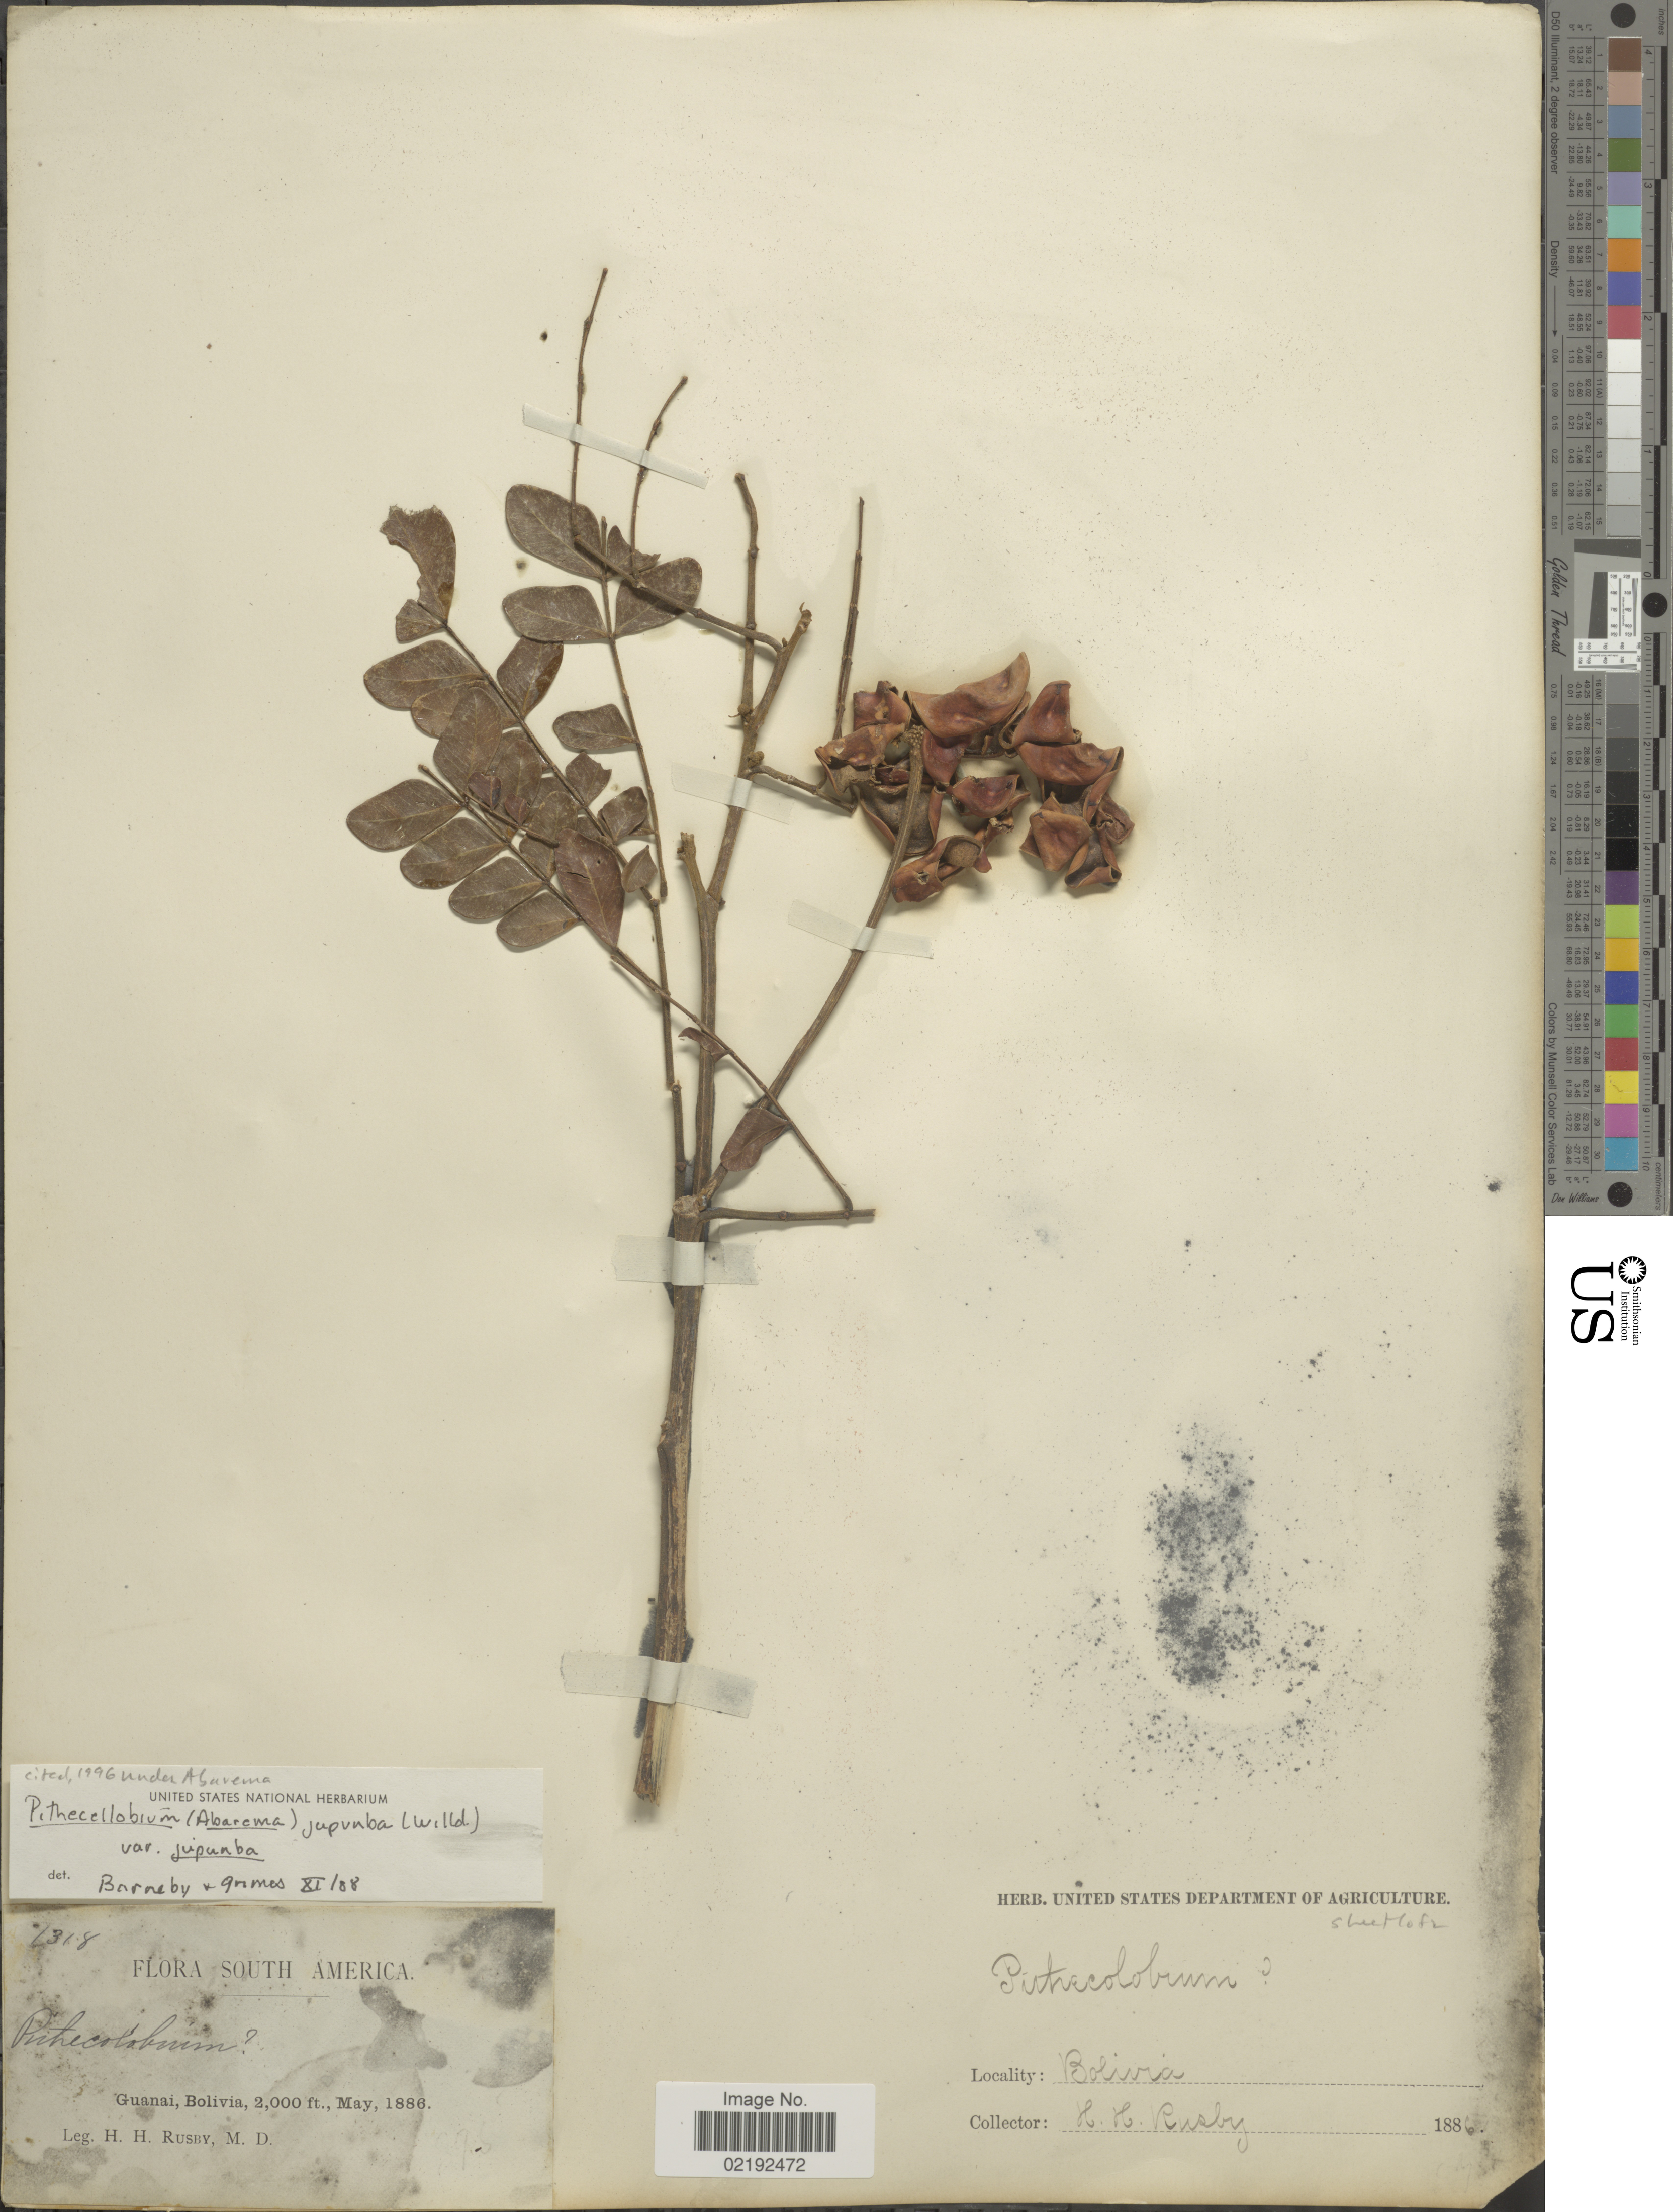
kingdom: Plantae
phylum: Tracheophyta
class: Magnoliopsida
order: Fabales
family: Fabaceae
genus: Abarema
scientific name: Abarema jupunba var. jupunba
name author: (Willd.) Britton & Killip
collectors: H. H. Rusby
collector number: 1318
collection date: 1886-05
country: Bolivia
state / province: La Páz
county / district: Larecaja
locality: Guanay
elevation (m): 610